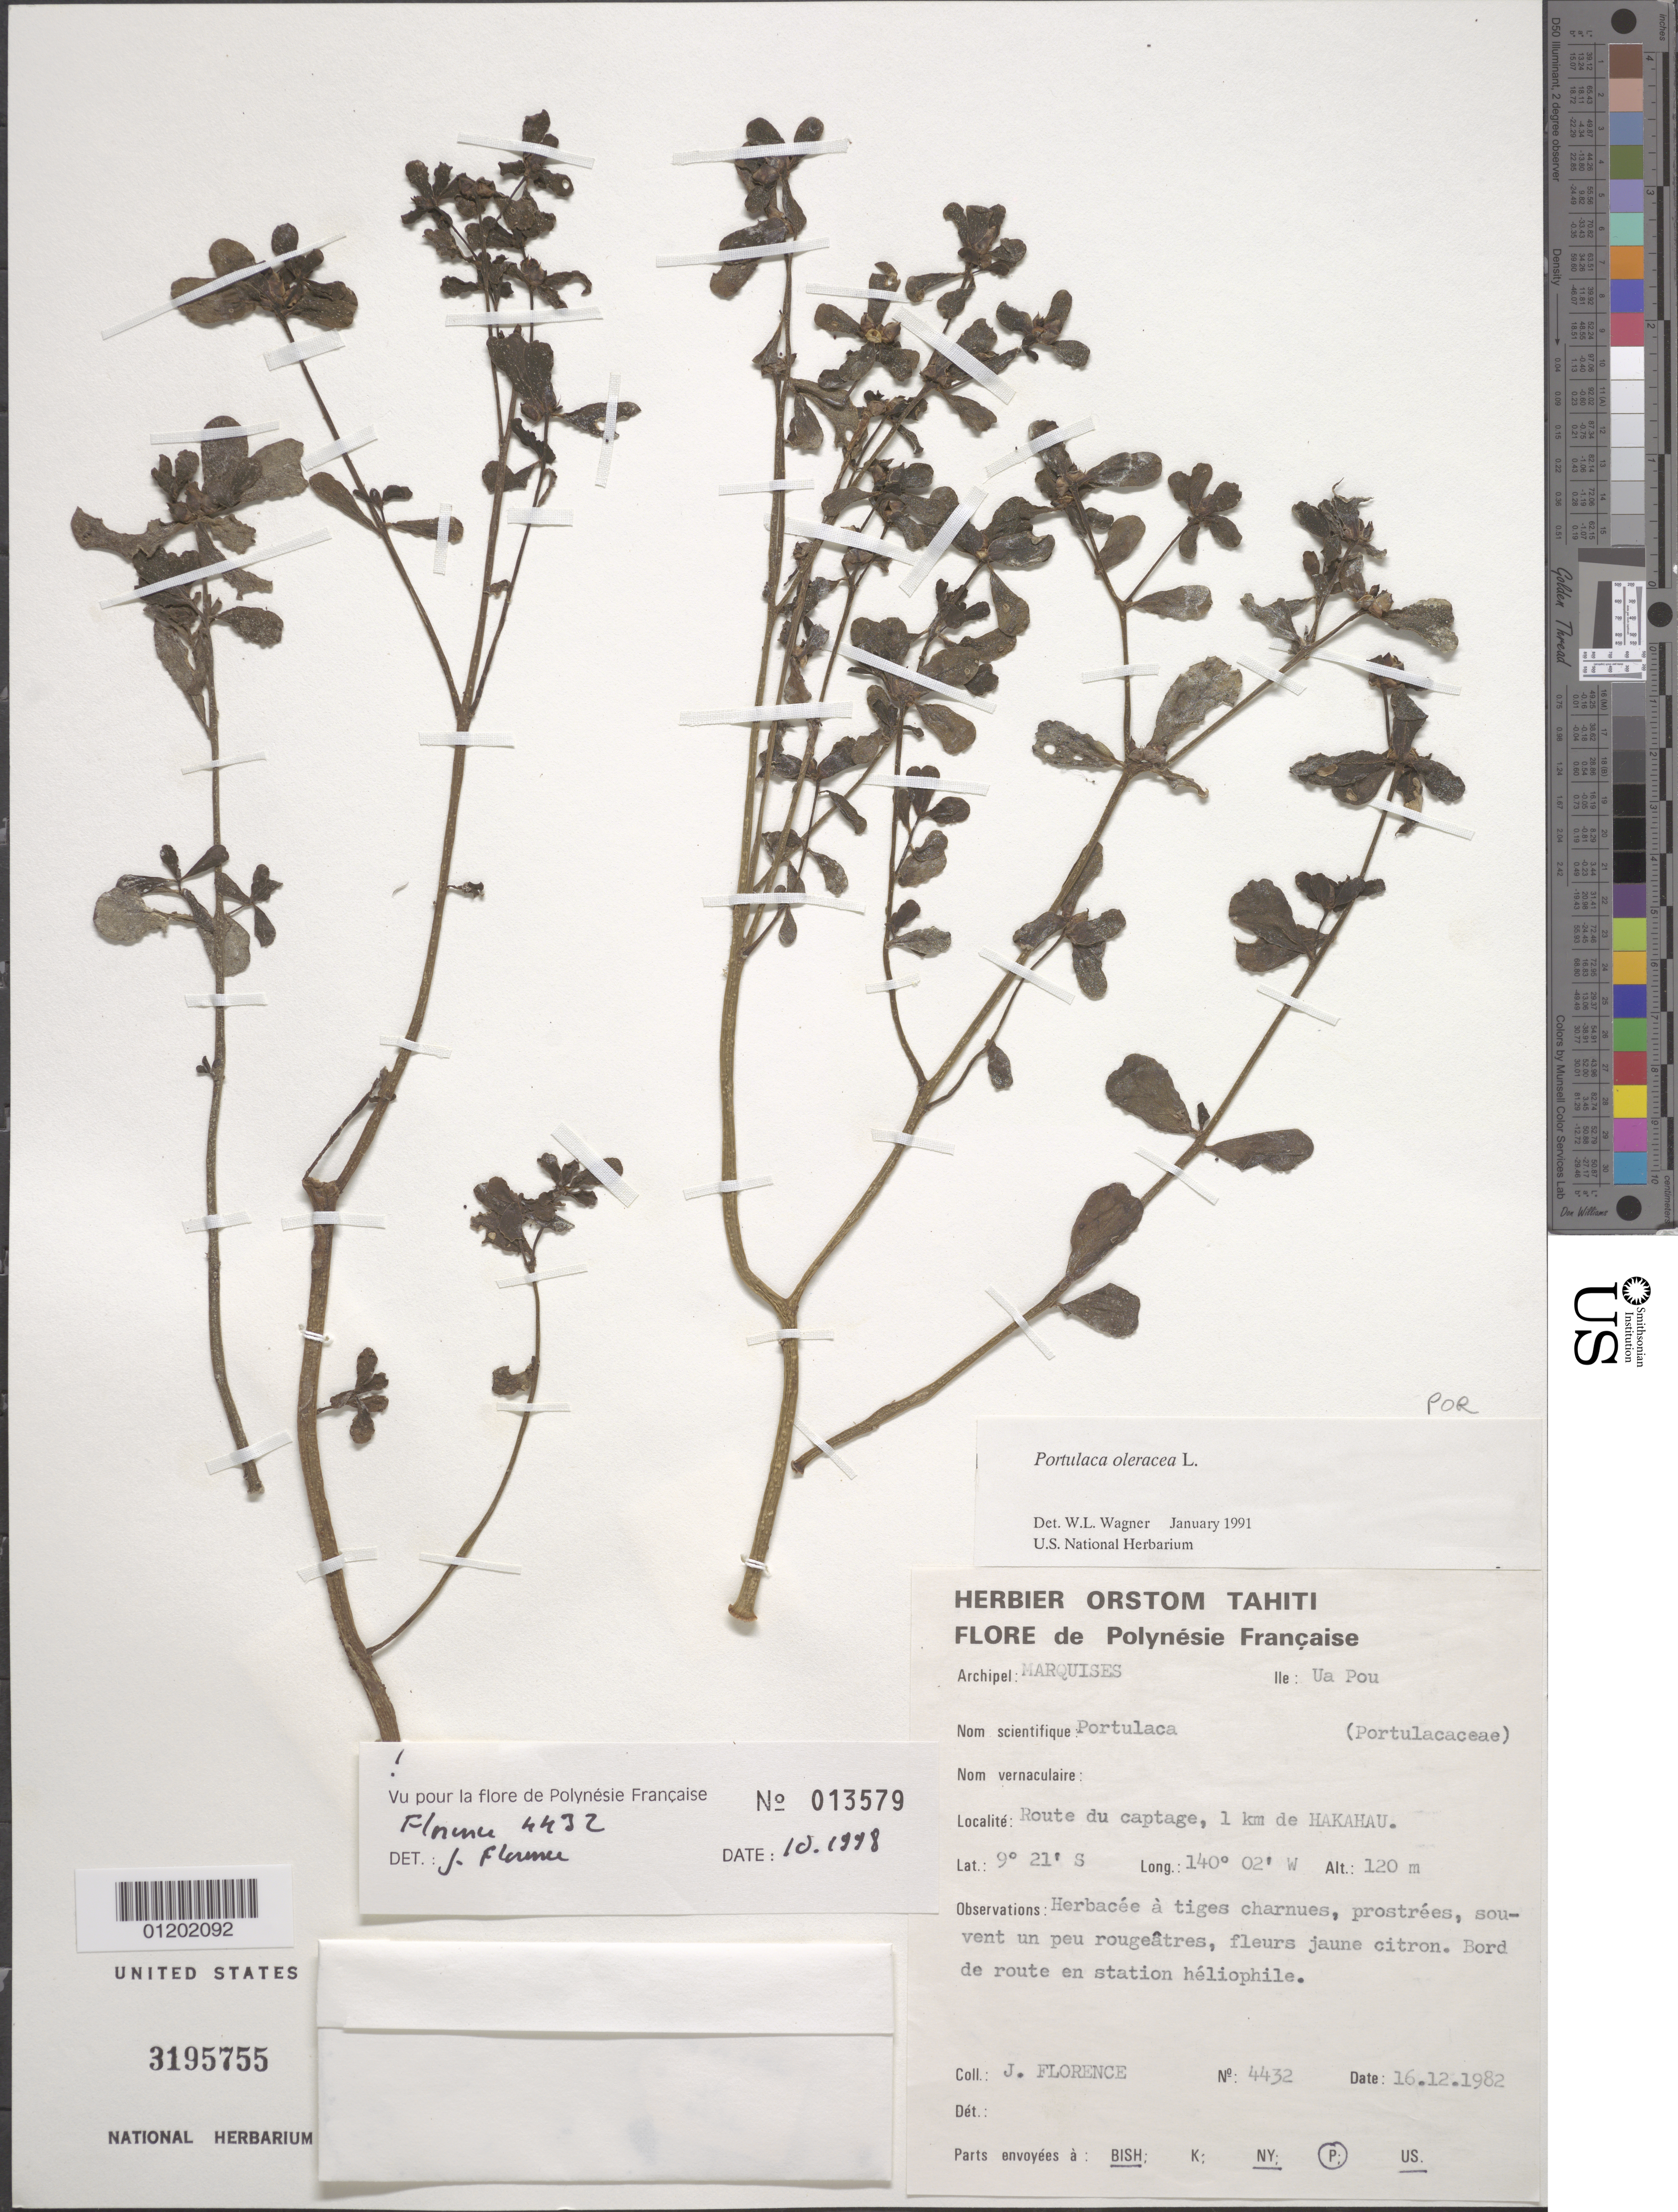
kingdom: Plantae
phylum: Tracheophyta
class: Magnoliopsida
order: Caryophyllales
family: Portulacaceae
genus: Portulaca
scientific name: Portulaca oleracea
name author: L.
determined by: Wagner, W. L., (BOT), Smithsonian Institution - National Museum of Natural History (UNITED STATES)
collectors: J. Florence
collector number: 4432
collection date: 1982-12-16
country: French Polynesia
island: Ua Pou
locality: Route du captage, 1 km de Hakahau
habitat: Bord de route en station héliophile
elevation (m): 120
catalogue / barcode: US 3195755